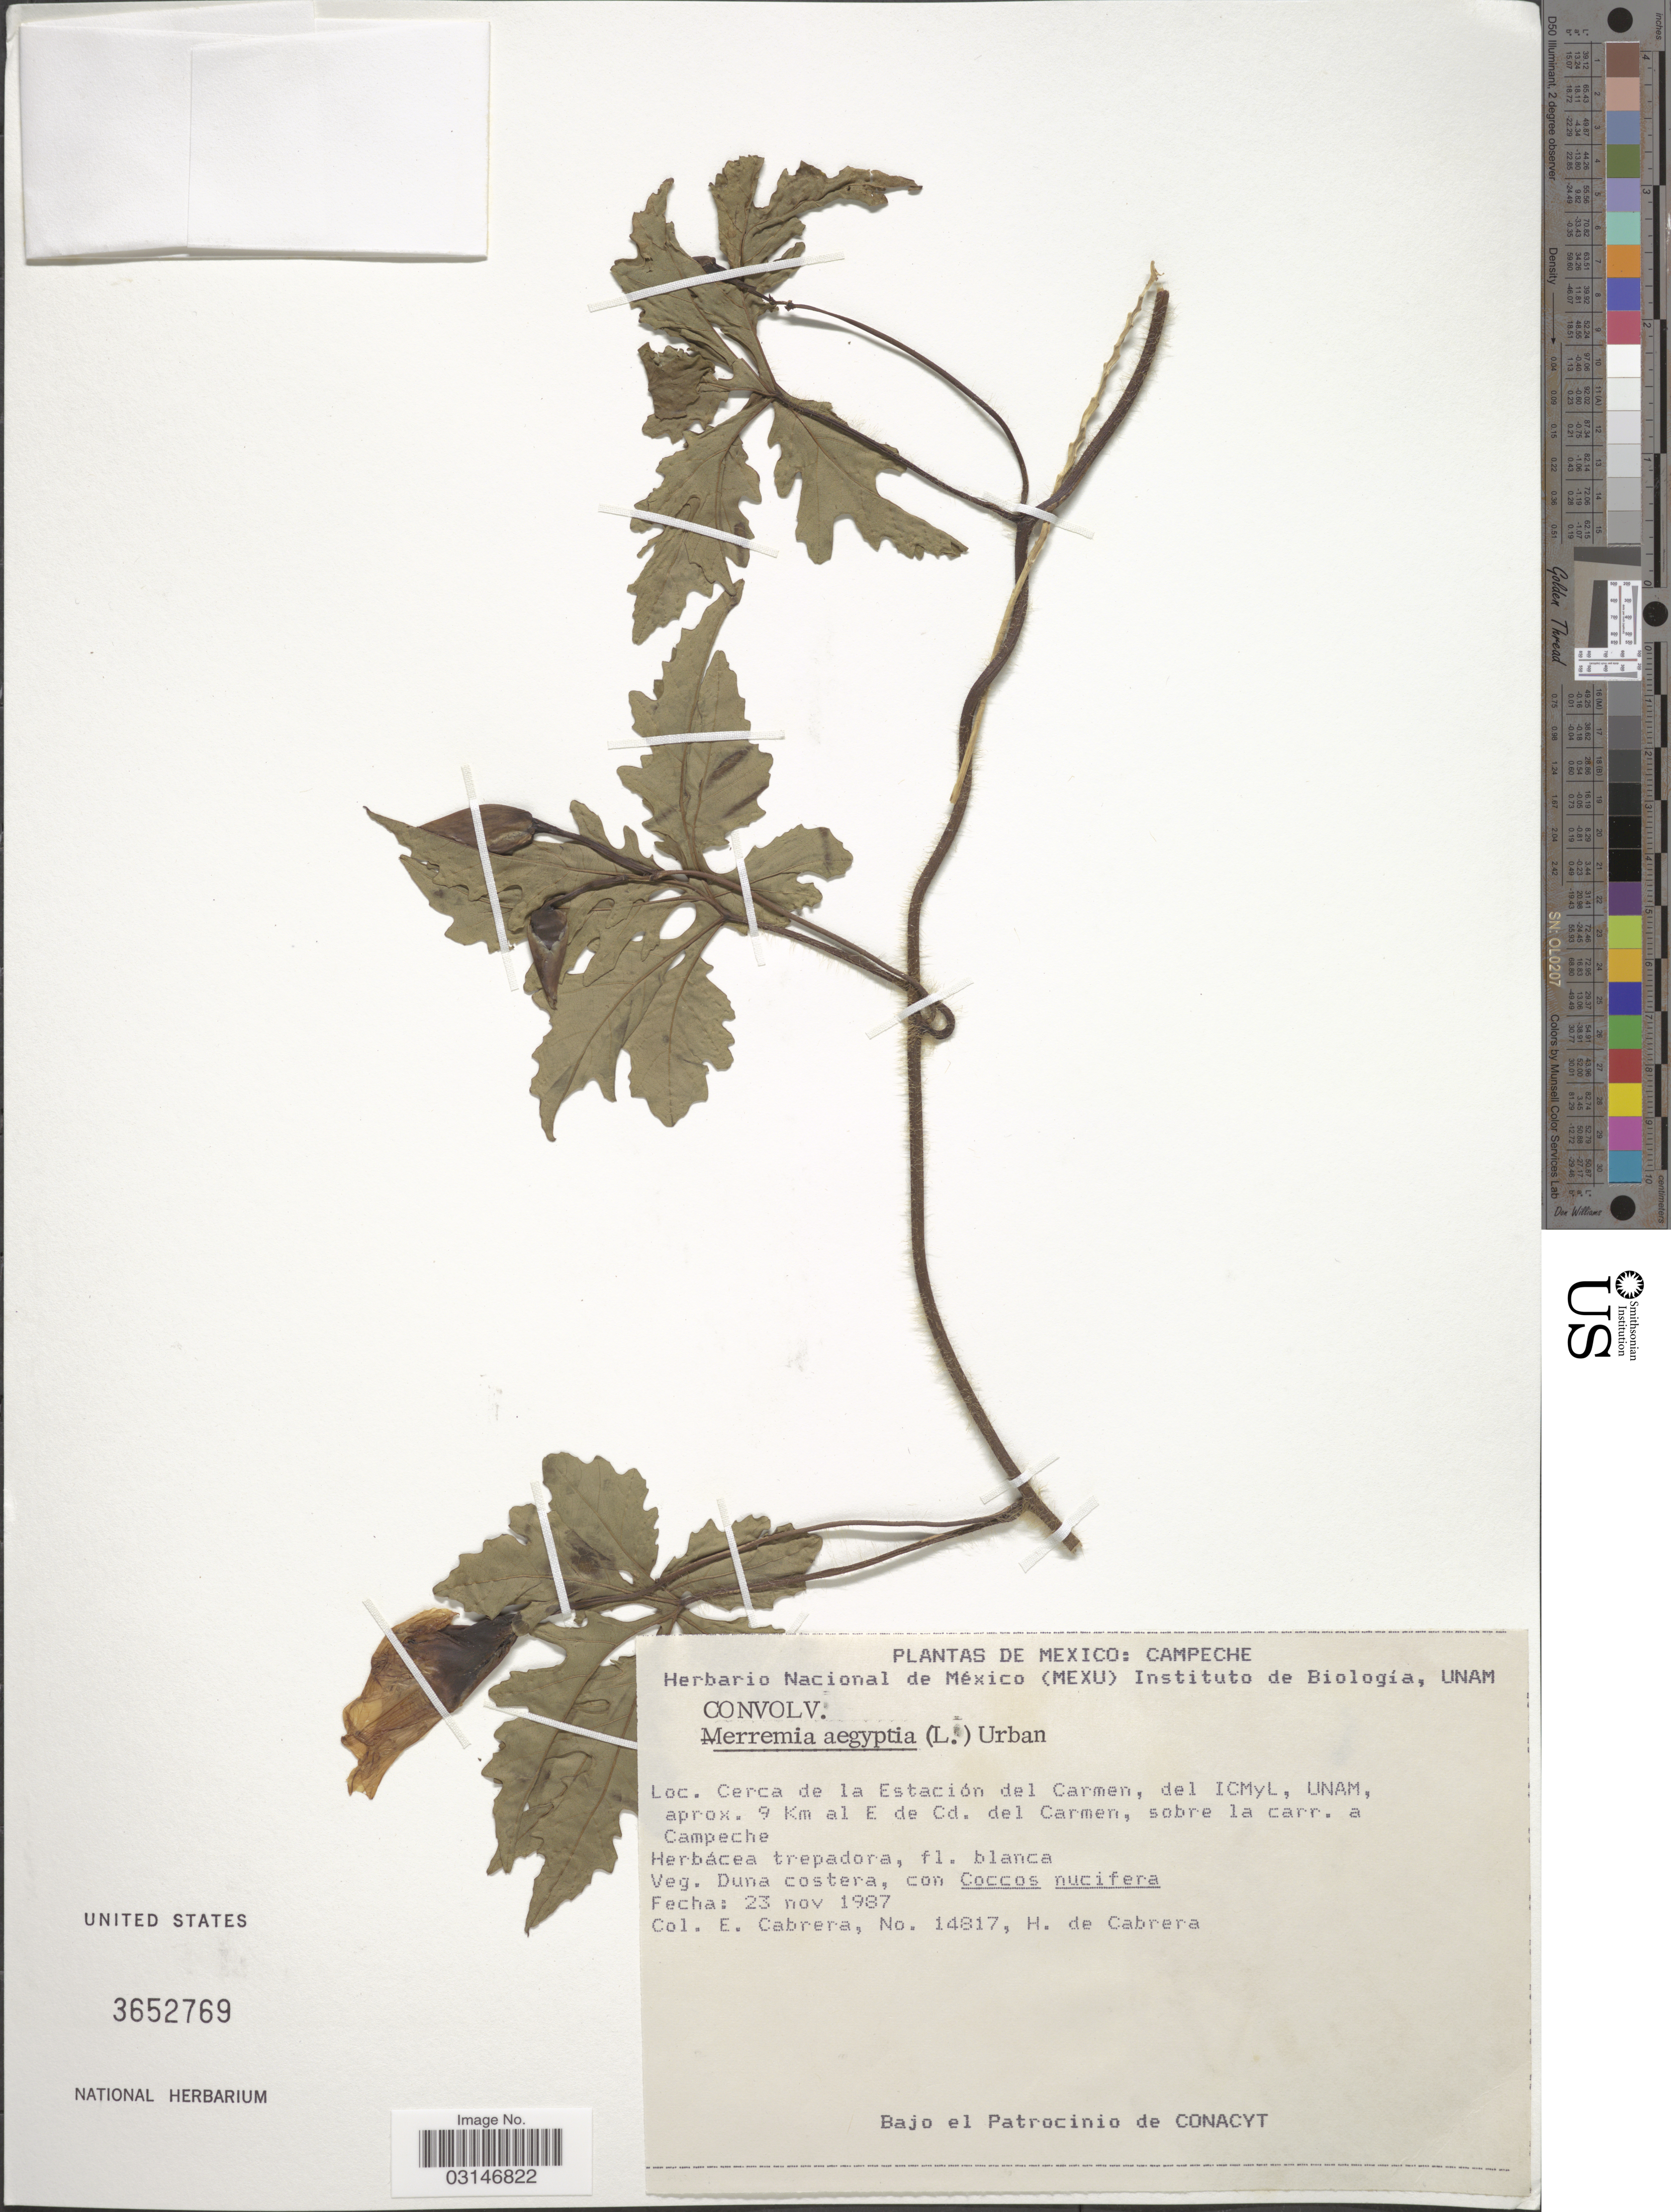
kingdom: Plantae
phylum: Tracheophyta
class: Magnoliopsida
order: Solanales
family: Convolvulaceae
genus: Distimake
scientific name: Distimake dissectus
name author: (Jacq.) A. R. Simões & Staples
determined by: Strong, Mark T., (BOT), Smithsonian Institution - National Museum of Natural History (UNITED STATES)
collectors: E. Cabrera & H. de Cabrera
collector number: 14817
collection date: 1987-11-23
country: Mexico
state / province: Campeche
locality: Cerca de la Estación del Carmen, del ICMyL, UNAM, aprox. 9 Km al E de Cd. del Carmen, sobre la carr. a Campeche.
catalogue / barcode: US 3652769